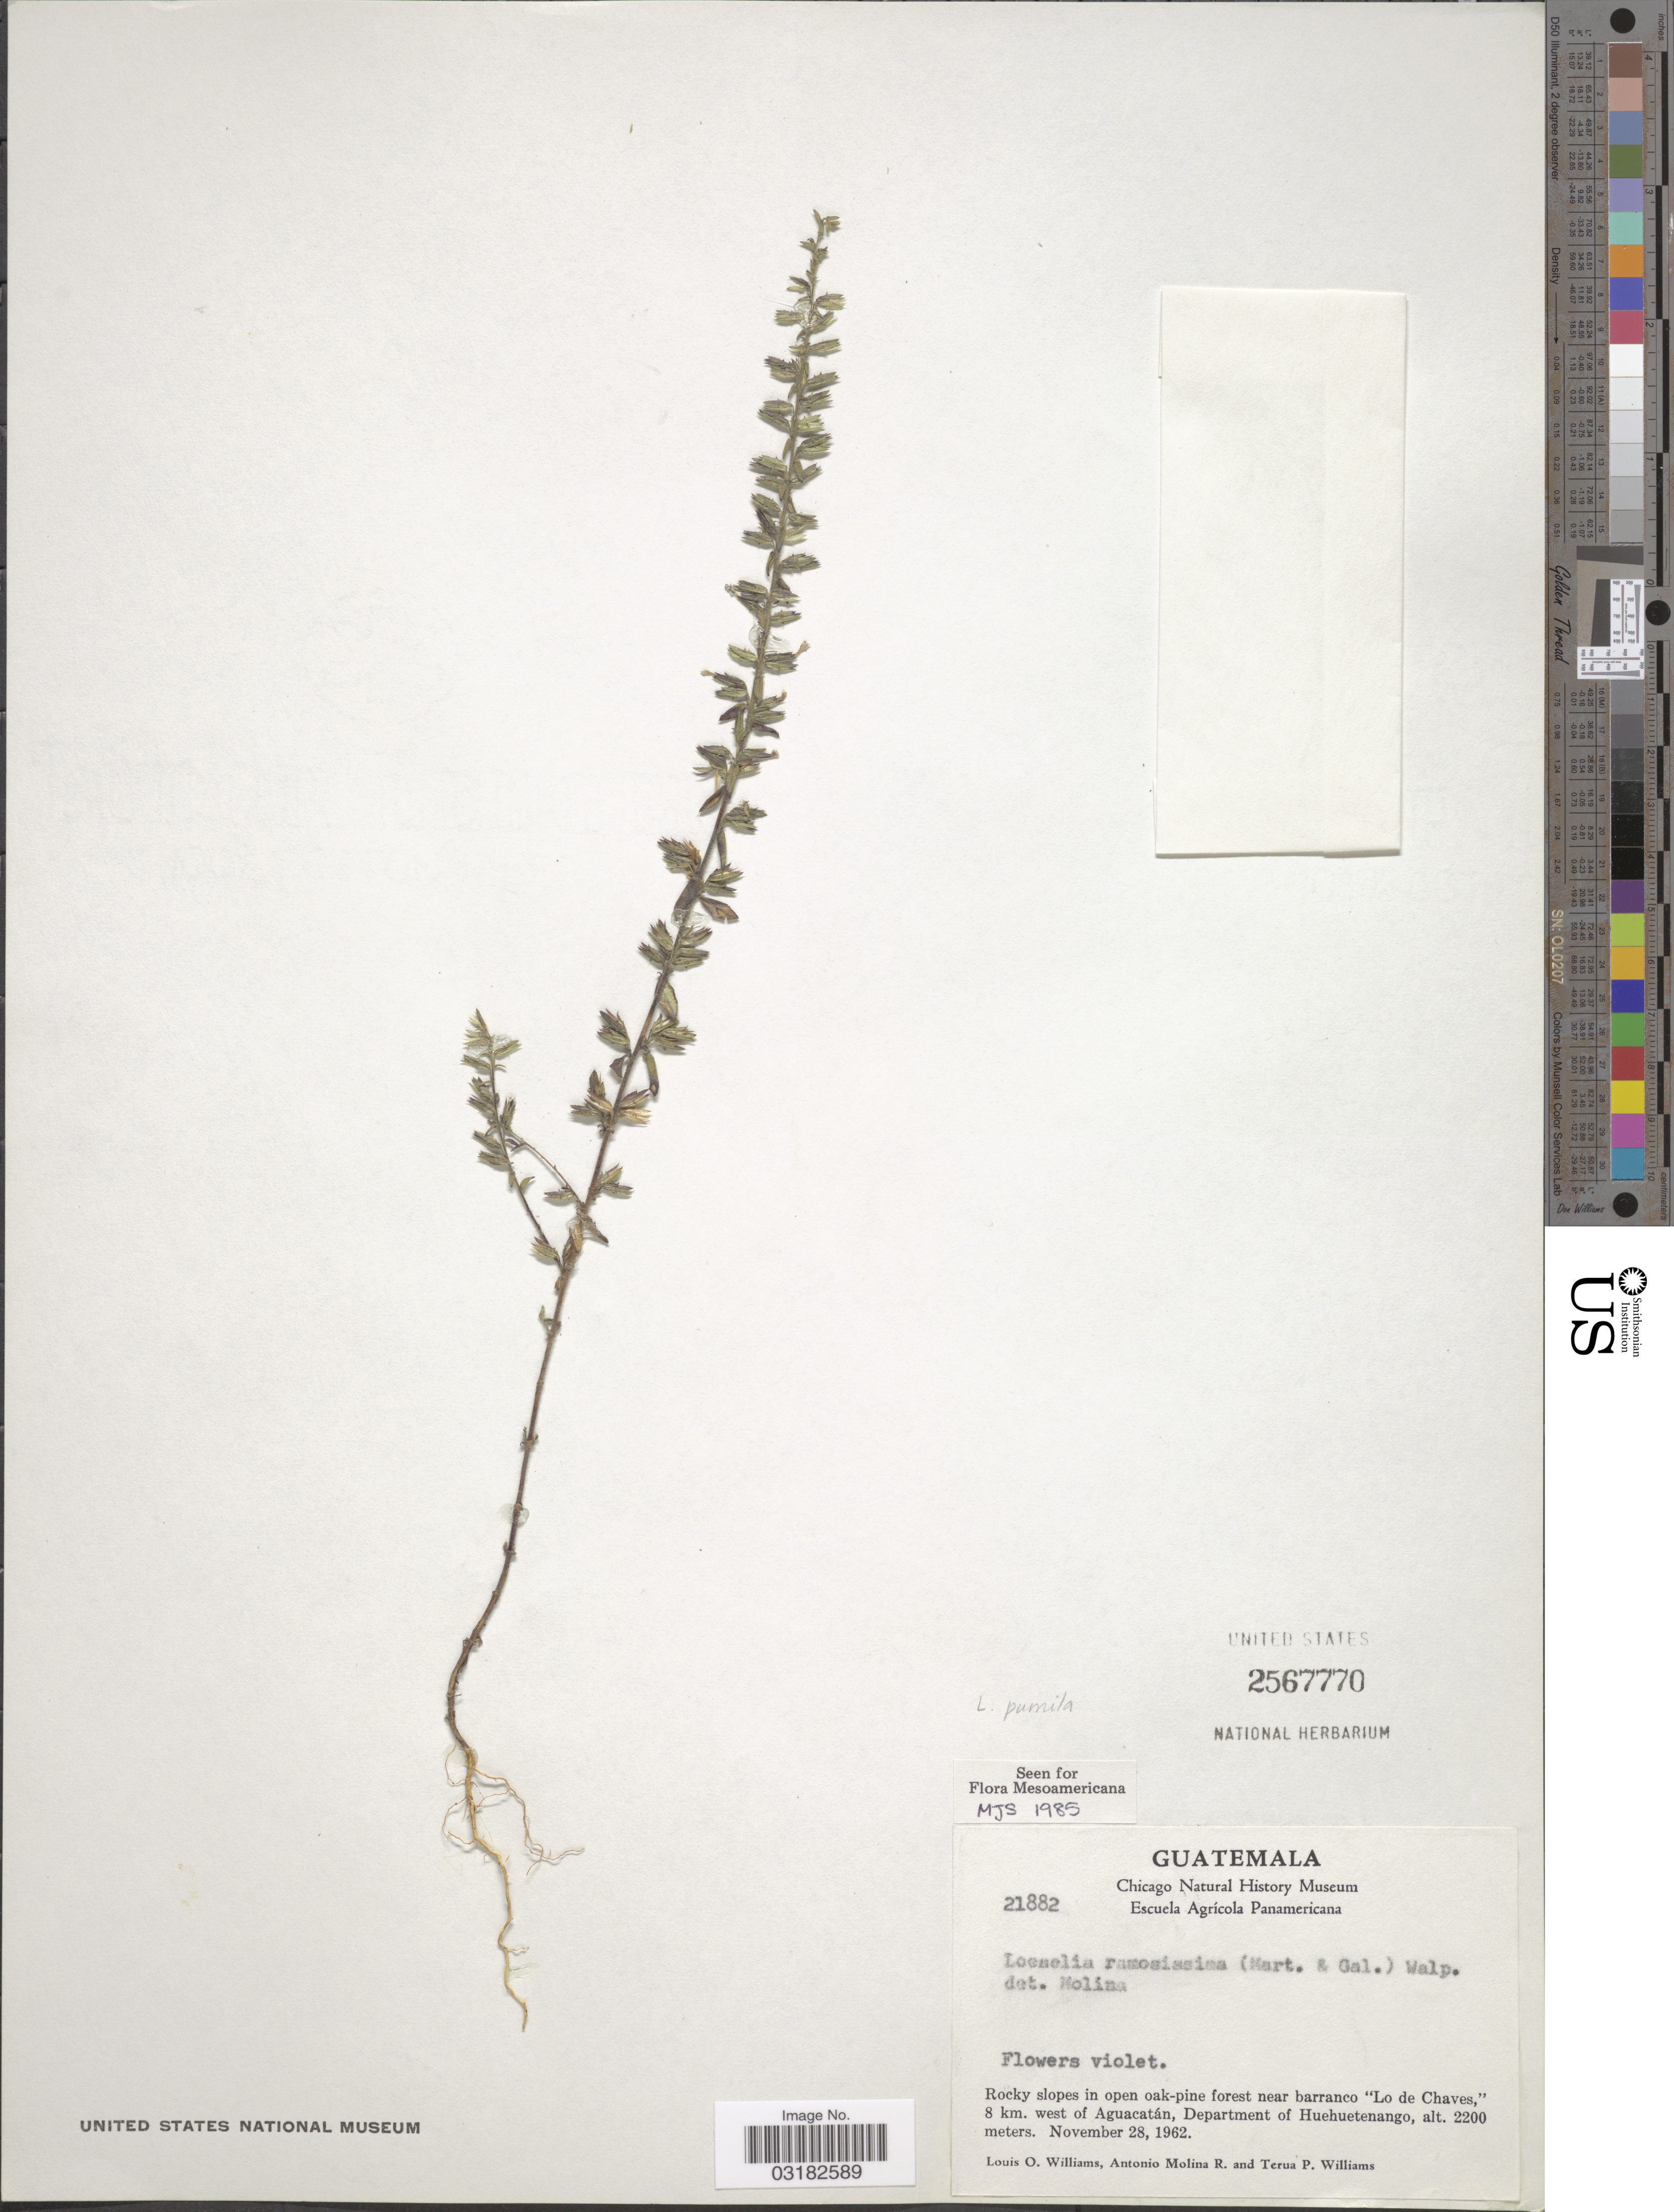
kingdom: Plantae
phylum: Tracheophyta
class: Magnoliopsida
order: Ericales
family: Polemoniaceae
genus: Loeselia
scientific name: Loeselia pumila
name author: (M. Martens & Galeotti) Walp.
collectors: L. O. Williams, A. Molina R. & T. Williams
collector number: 21882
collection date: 1962-11-28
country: Guatemala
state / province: Huehuetenango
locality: Rocky slopes in open oak-pine forest near barranco "Lo de Chaves," 8 km. west of Aguacatán. Department of Huehuetenango.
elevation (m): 2200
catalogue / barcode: US 2567770